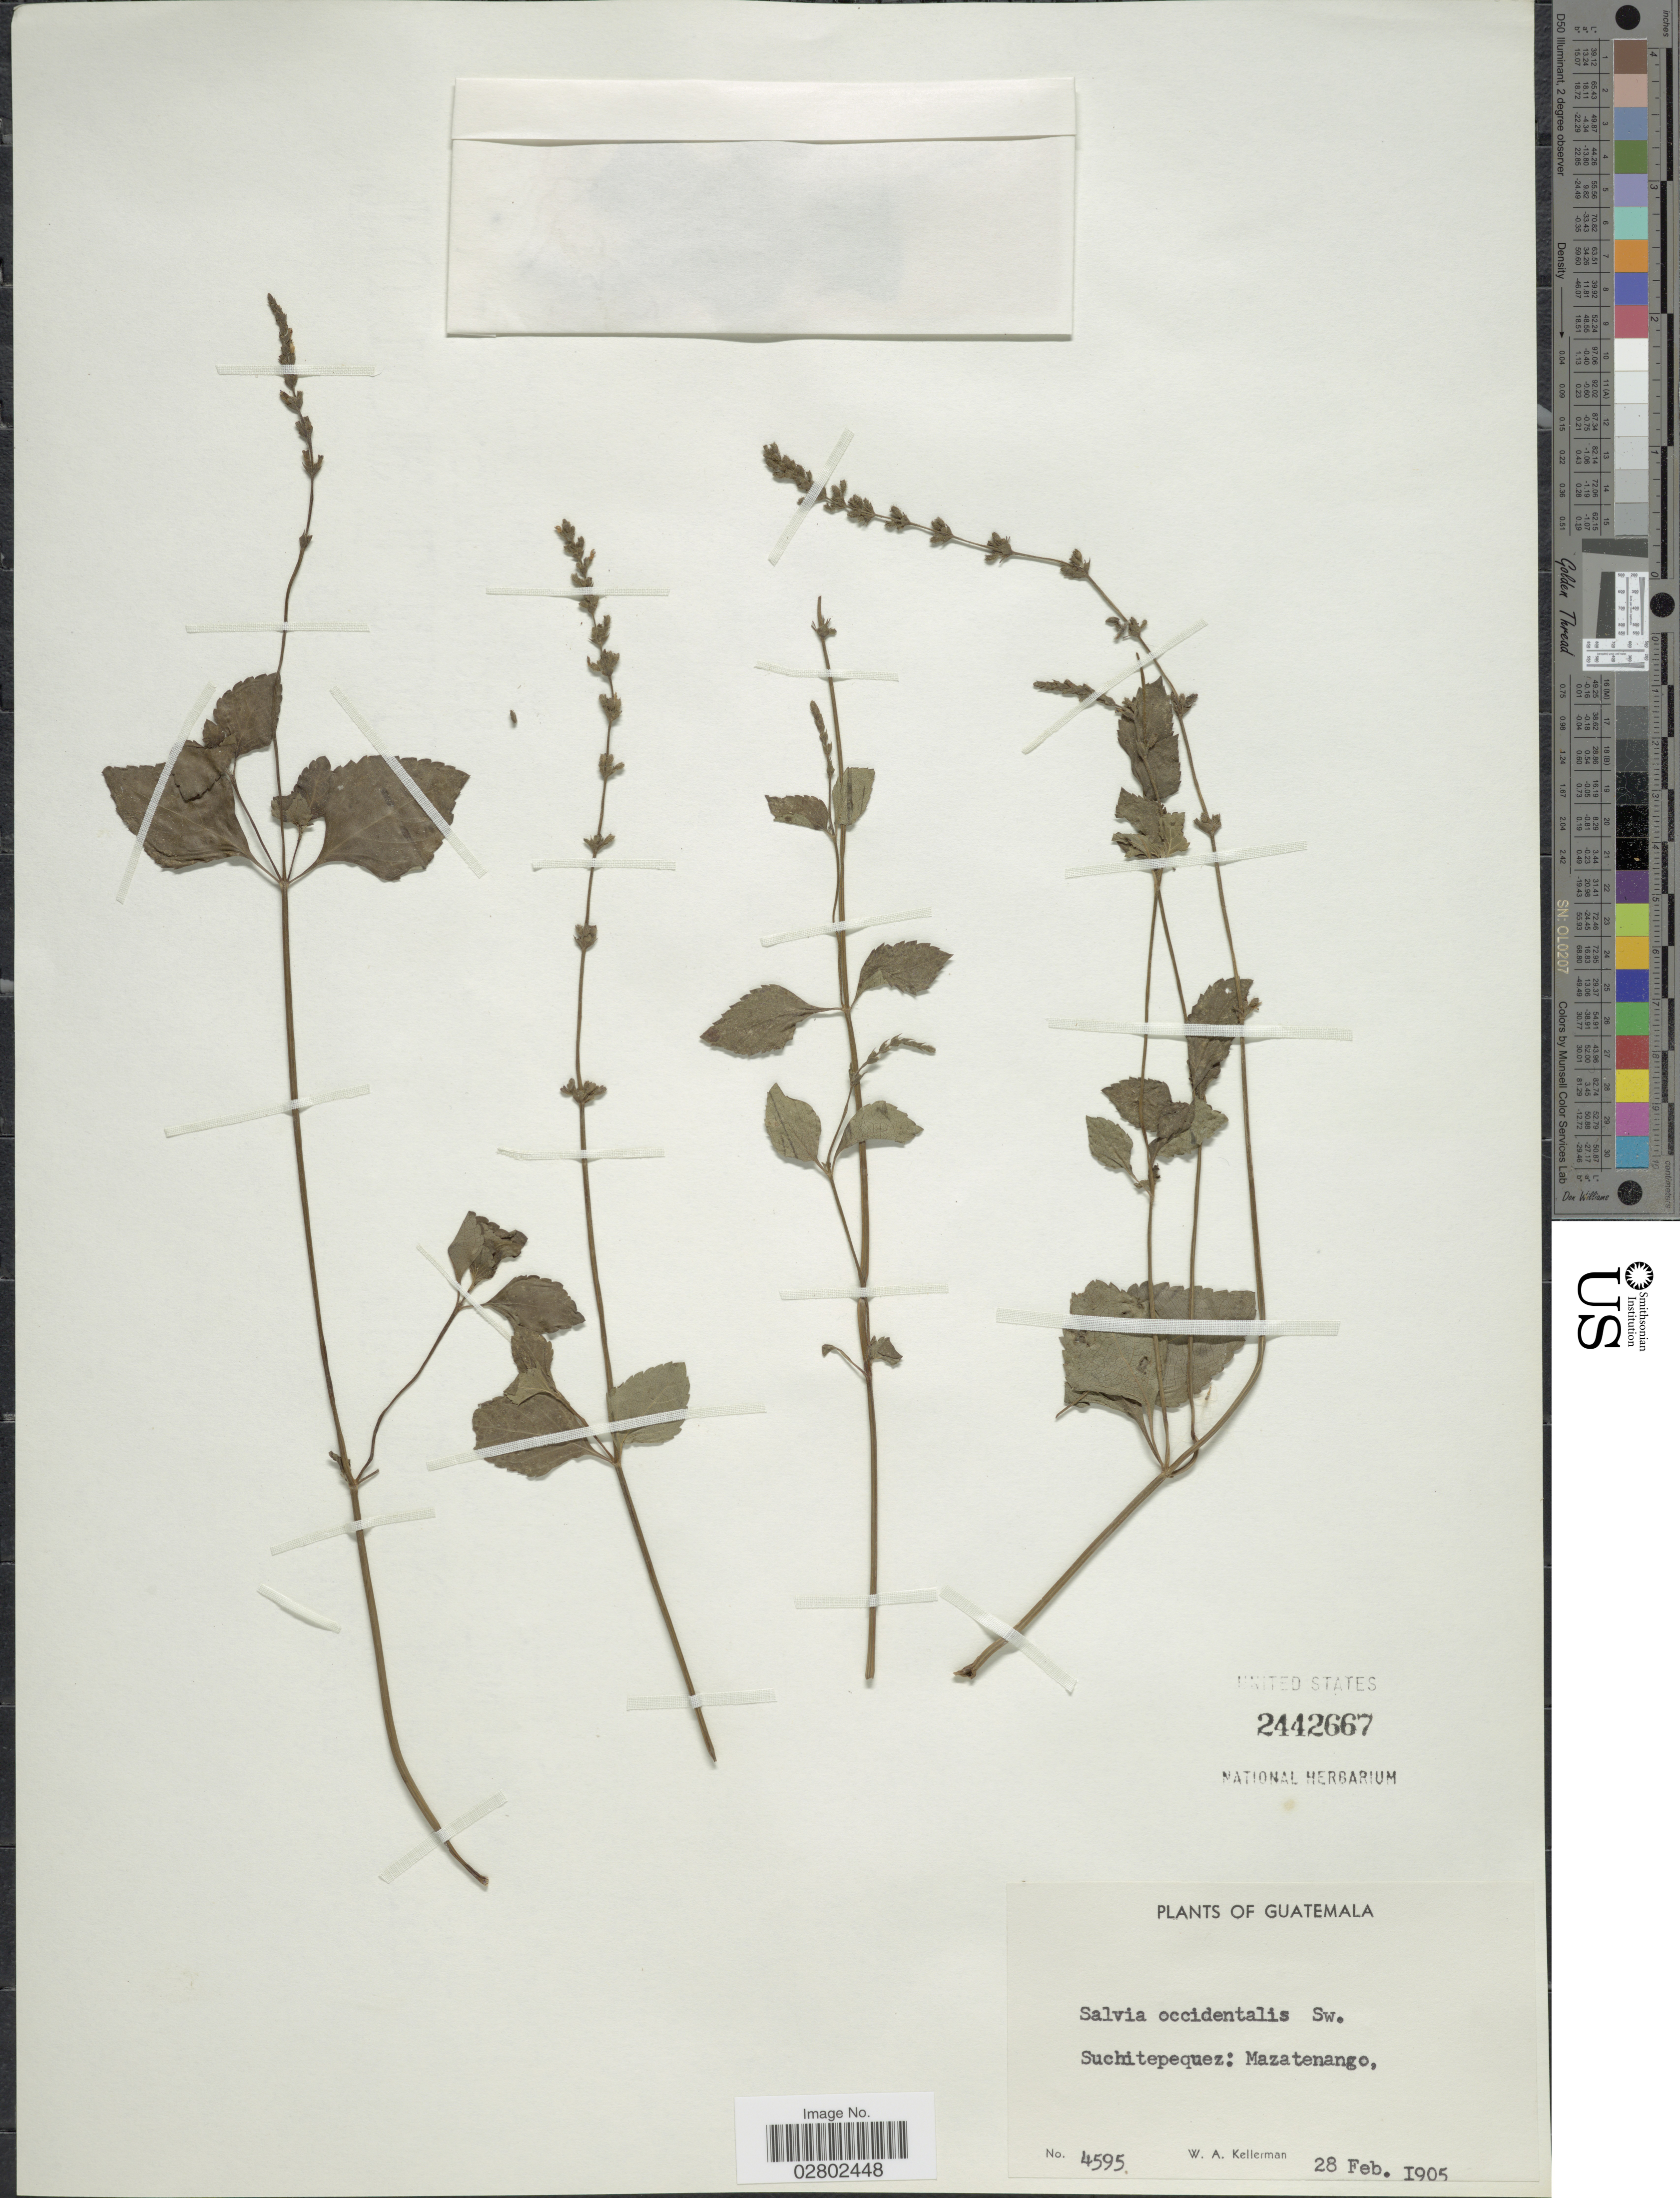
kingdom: Plantae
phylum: Tracheophyta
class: Magnoliopsida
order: Lamiales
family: Lamiaceae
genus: Salvia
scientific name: Salvia occidentalis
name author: Sw.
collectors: W. Kellerman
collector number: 4595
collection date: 1905-02-28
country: Guatemala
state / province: Suchitepéquez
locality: Mazatenango.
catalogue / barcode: US 2442667